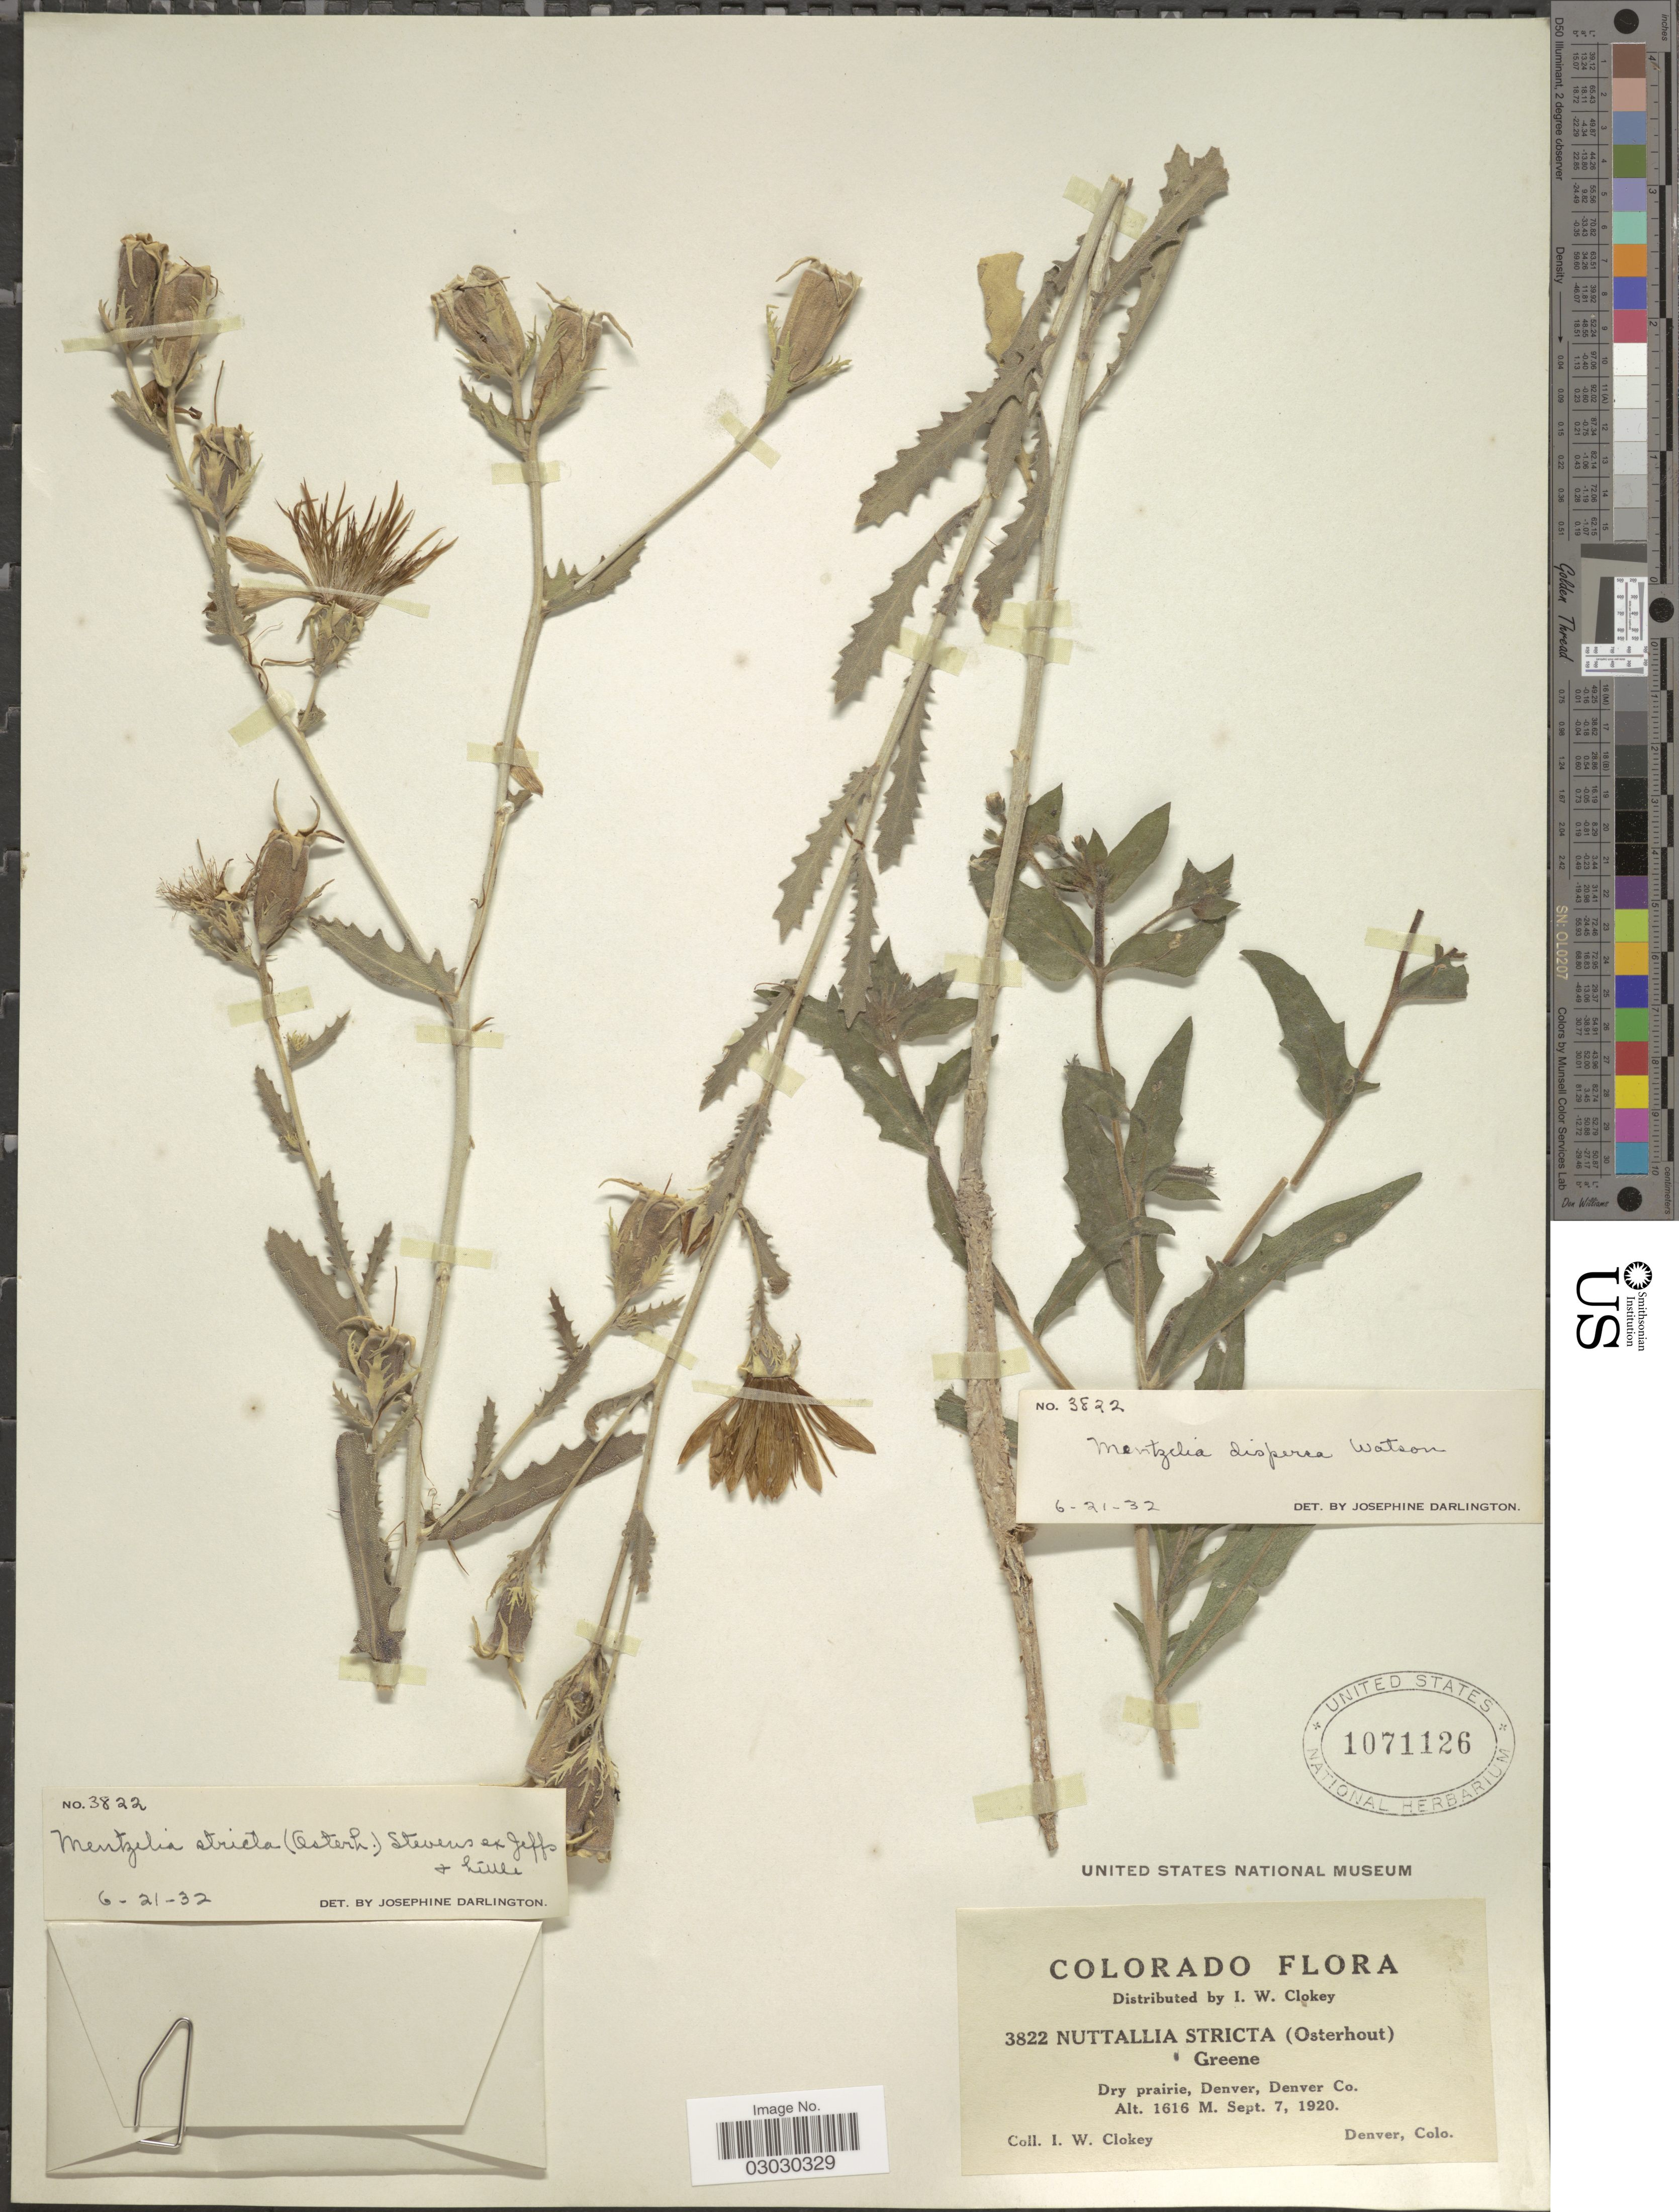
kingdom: Plantae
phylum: Tracheophyta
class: Magnoliopsida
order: Cornales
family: Loasaceae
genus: Mentzelia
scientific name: Mentzelia stricta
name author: (Osterh.) Stevens ex Jeffs & Little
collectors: I. W. Clokey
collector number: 3822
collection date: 1920-09-07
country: United States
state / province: Colorado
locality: Dry prairie, Denver, Denver Co.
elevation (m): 1616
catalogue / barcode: US 1071126